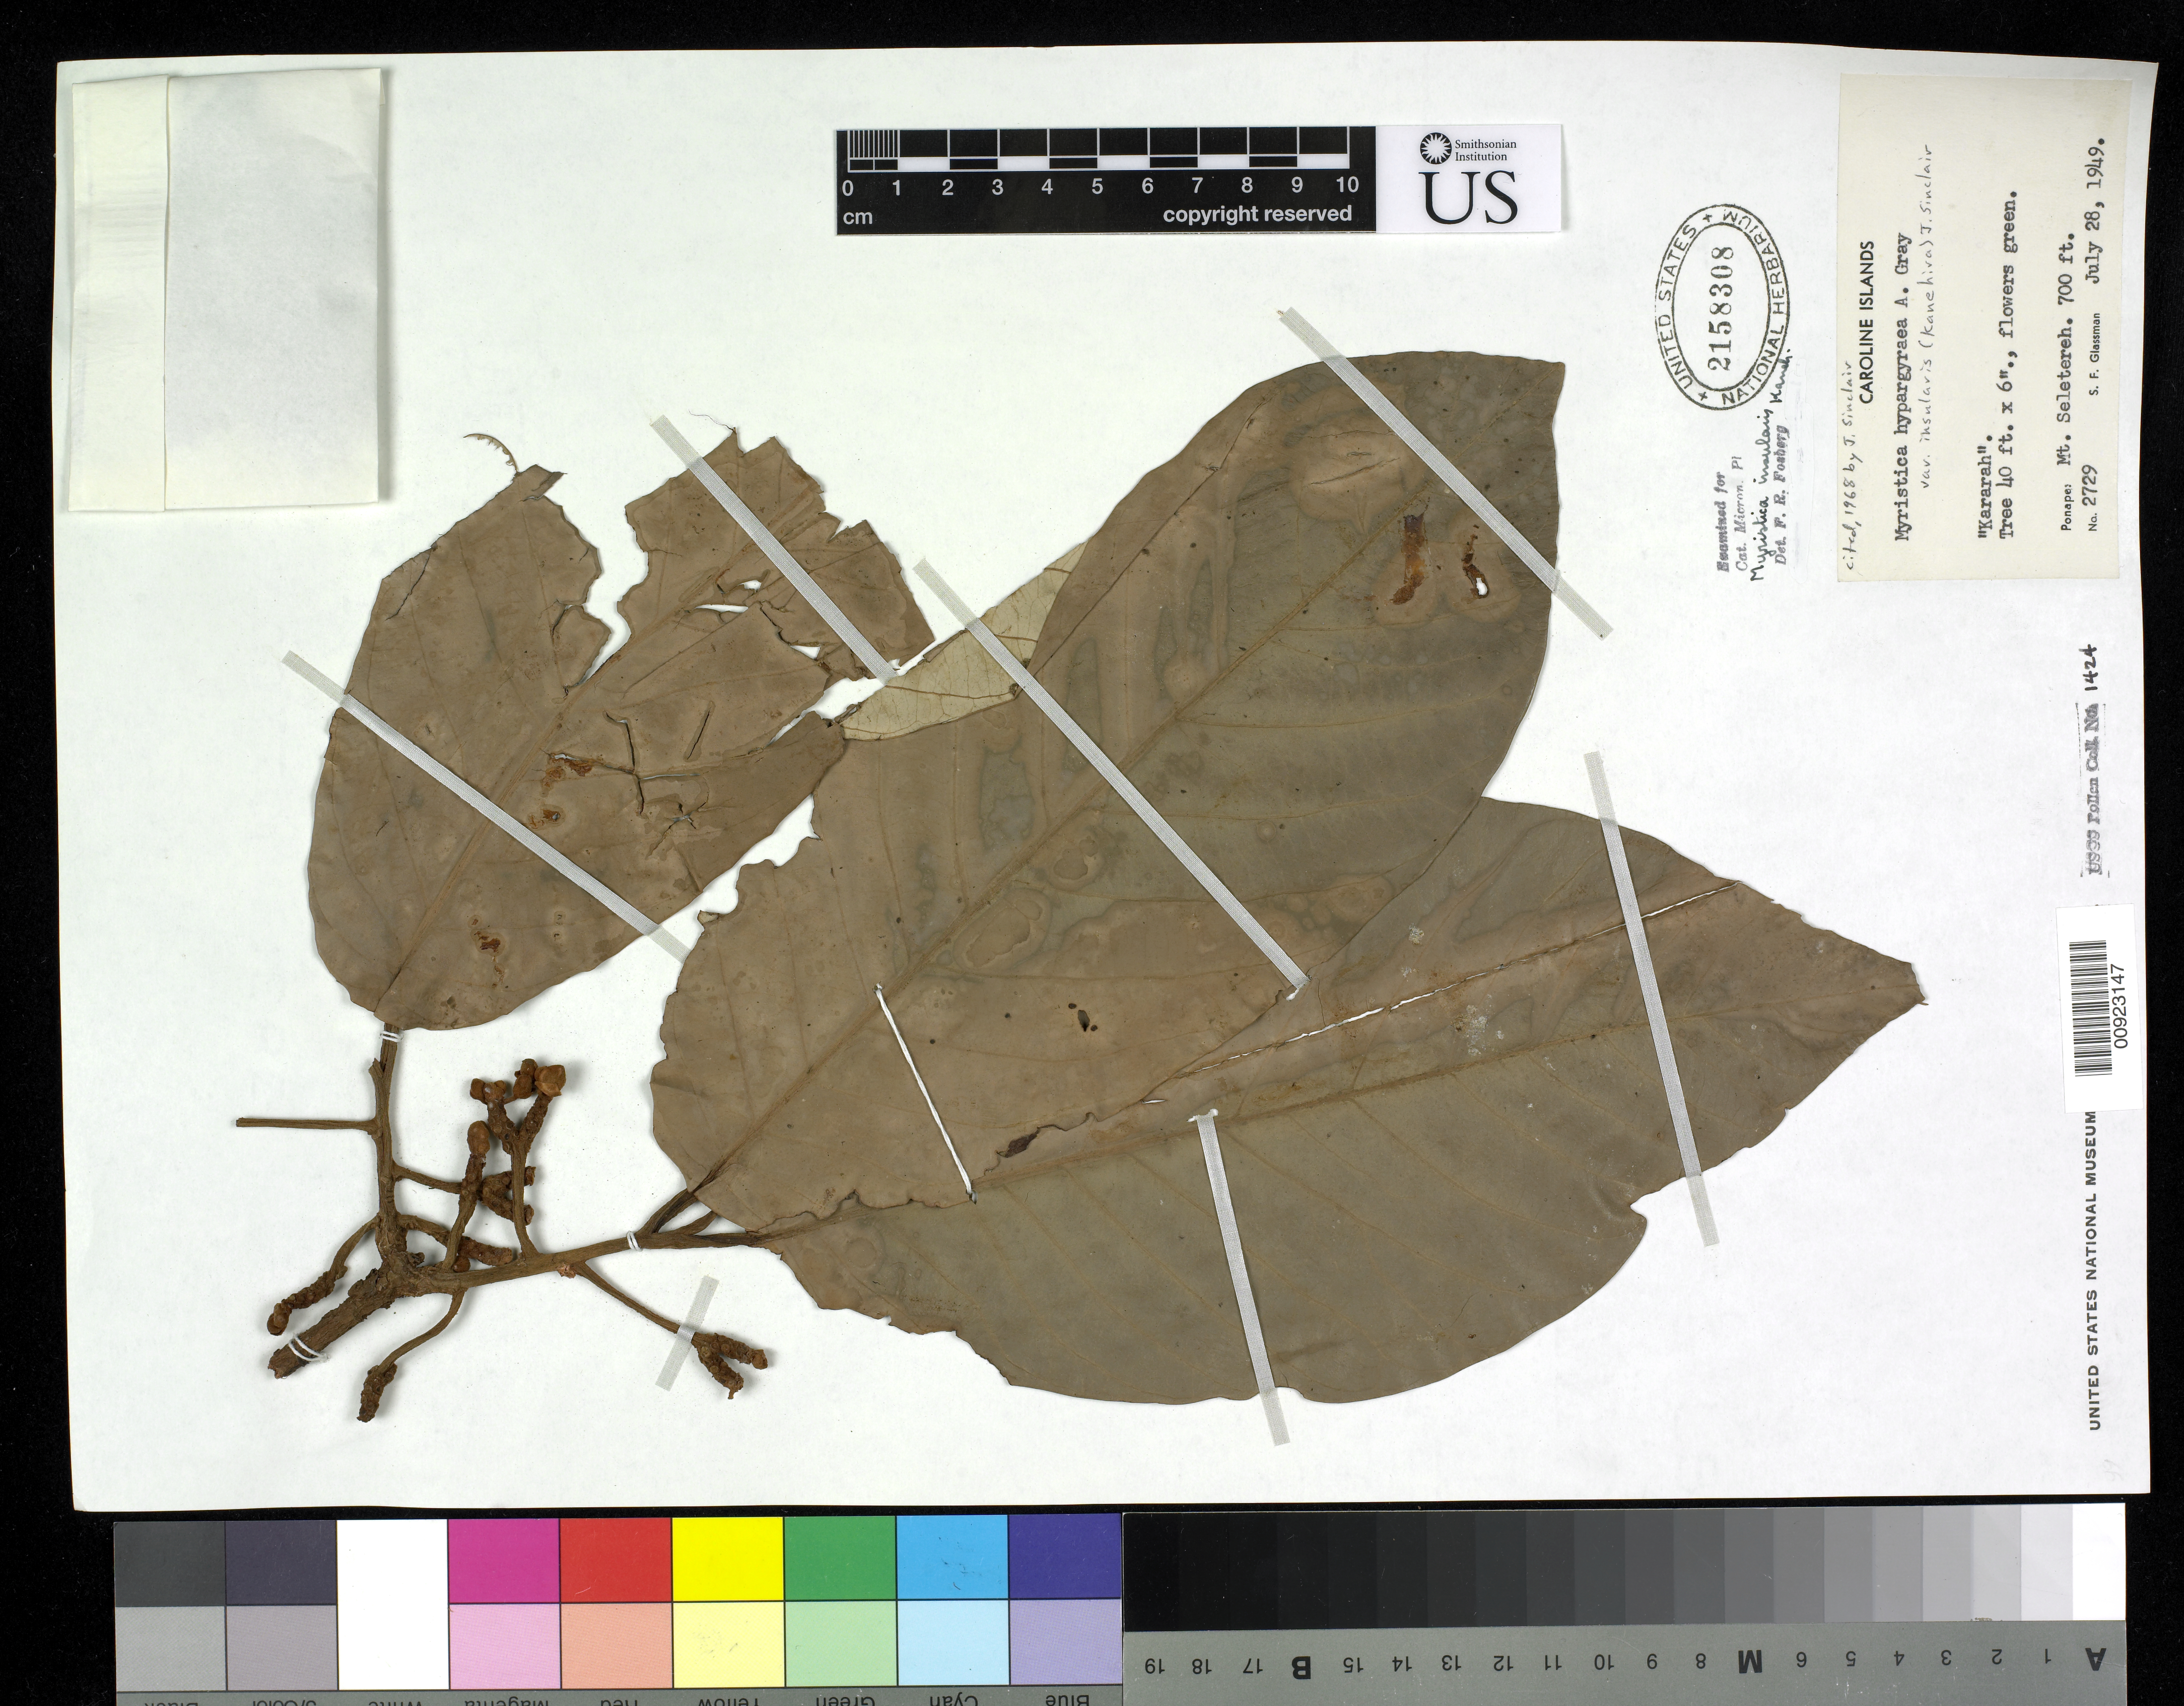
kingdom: Plantae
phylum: Tracheophyta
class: Magnoliopsida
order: Magnoliales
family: Myristicaceae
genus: Myristica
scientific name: Myristica hypargyraea subsp. insularis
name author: (Kaneh.) W.J. de Wilde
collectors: S. F. Glassman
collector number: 2729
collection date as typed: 28 Jul 1949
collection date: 1949-07-28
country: Micronesia, Federated States of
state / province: Pohnpei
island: Pohnpei [Ponape]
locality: Mt. Seletereh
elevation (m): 213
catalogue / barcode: US 2158308